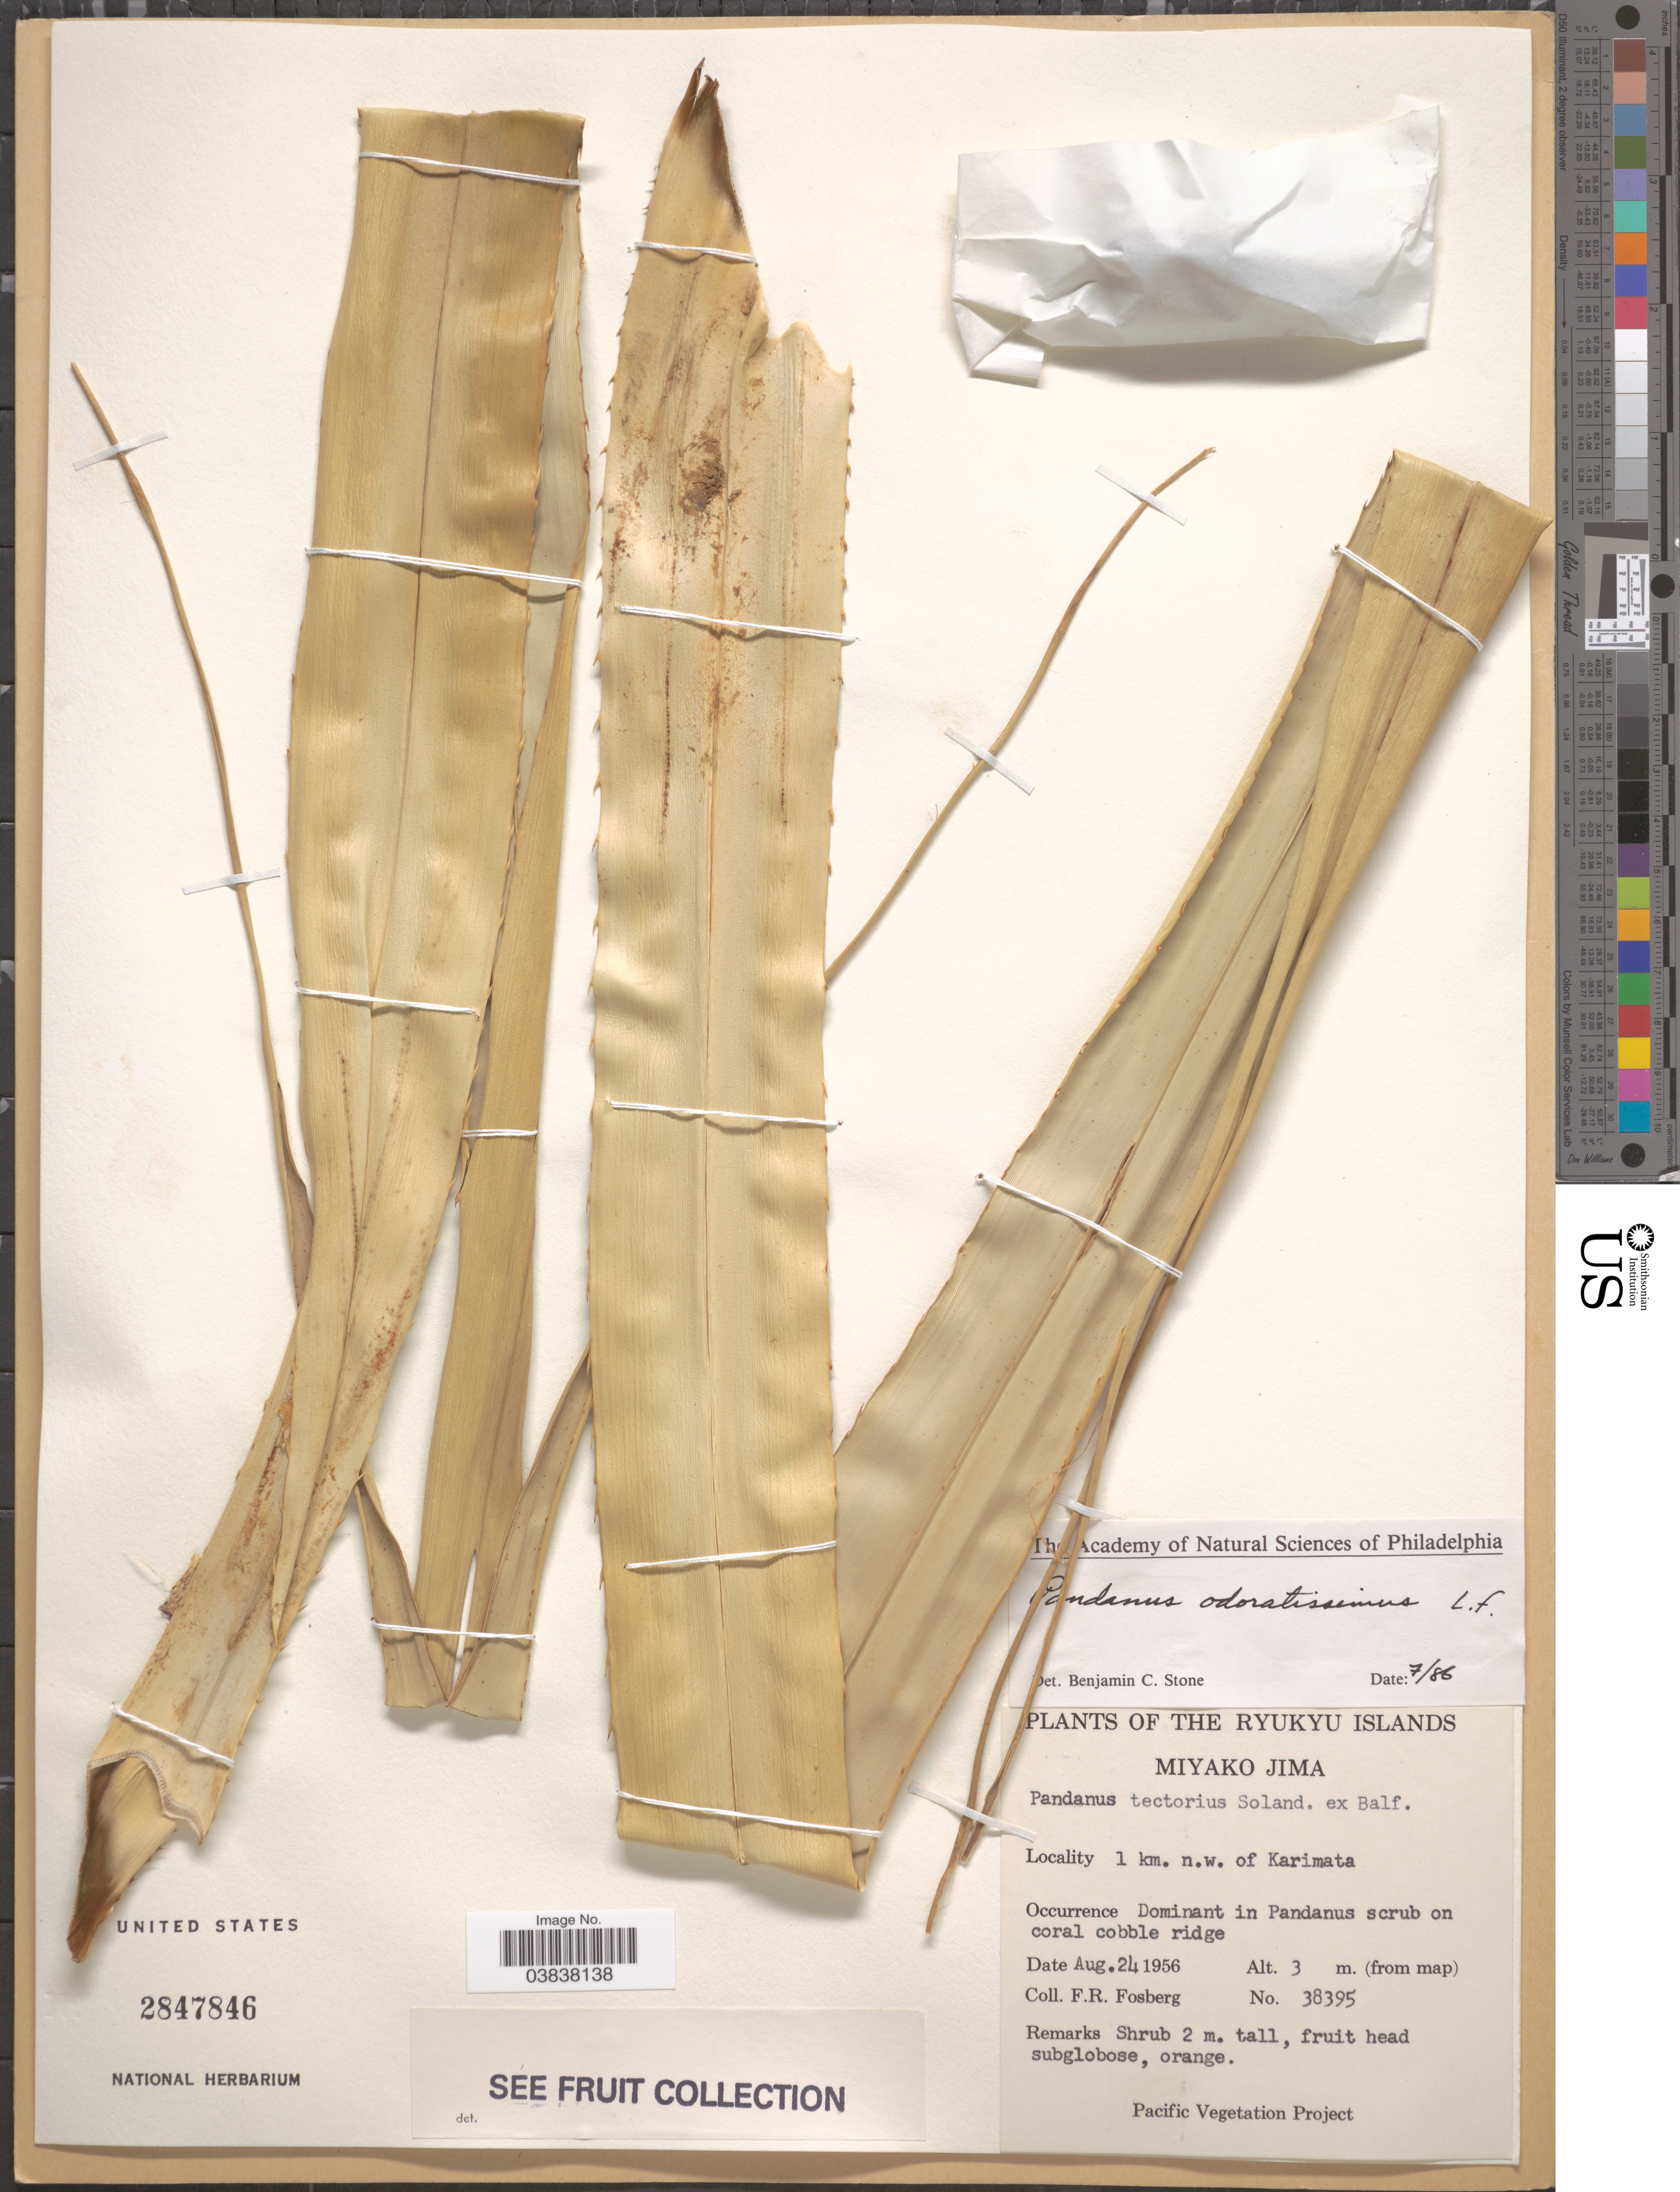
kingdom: Plantae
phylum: Tracheophyta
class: Liliopsida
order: Pandanales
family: Pandanaceae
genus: Pandanus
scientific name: Pandanus odoratissimus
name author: L. f.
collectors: F. R. Fosberg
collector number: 38395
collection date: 1956-08-24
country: Japan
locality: The Ryukyu Islands. Miyako Jima. 1 km. n.w. of Karimata.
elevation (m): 3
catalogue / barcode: US 2847846